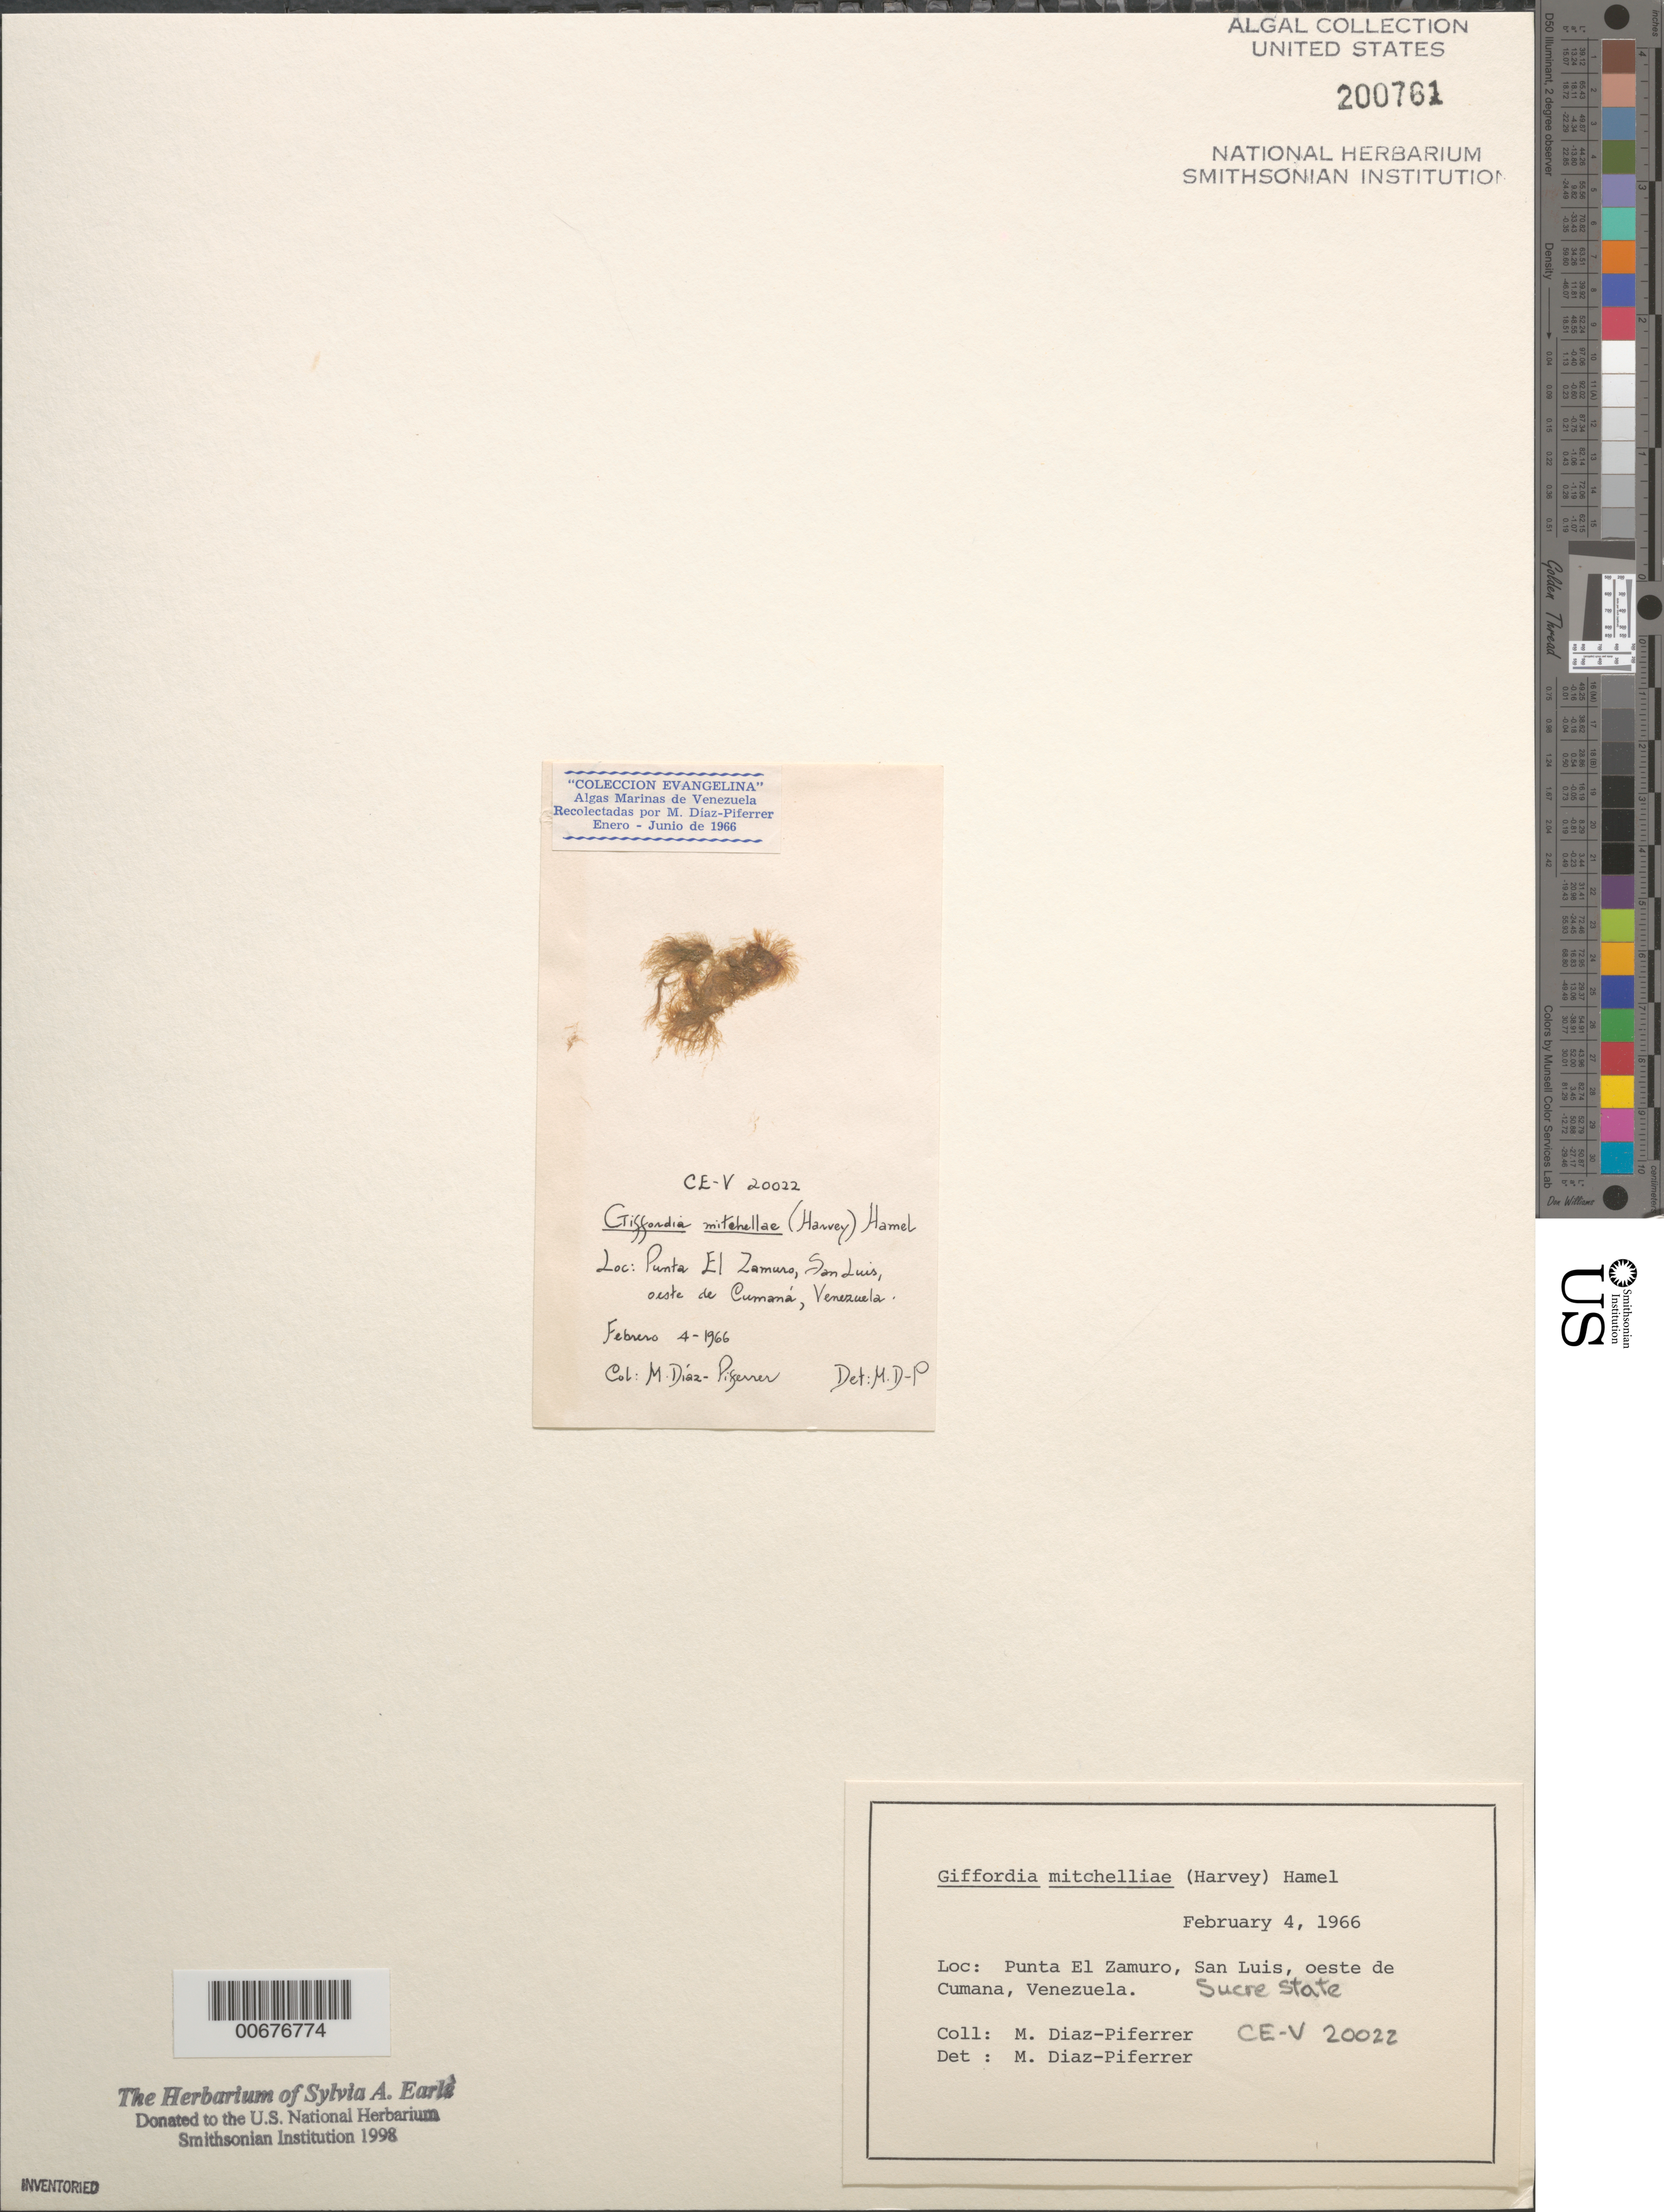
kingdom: Chromista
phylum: Ochrophyta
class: Phaeophyceae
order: Ectocarpales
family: Acinetosporaceae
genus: Feldmannia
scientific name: Feldmannia mitchelliae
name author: (Harv.) H.-S. Kim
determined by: Algae name updating Project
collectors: M. Diaz-Piferrer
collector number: CE-V 20022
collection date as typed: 04 Feb 1966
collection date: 1966-02-04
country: Venezuela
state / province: Sucre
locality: Playa El Zamuro, San Luis, west of Cumana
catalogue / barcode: US 200761